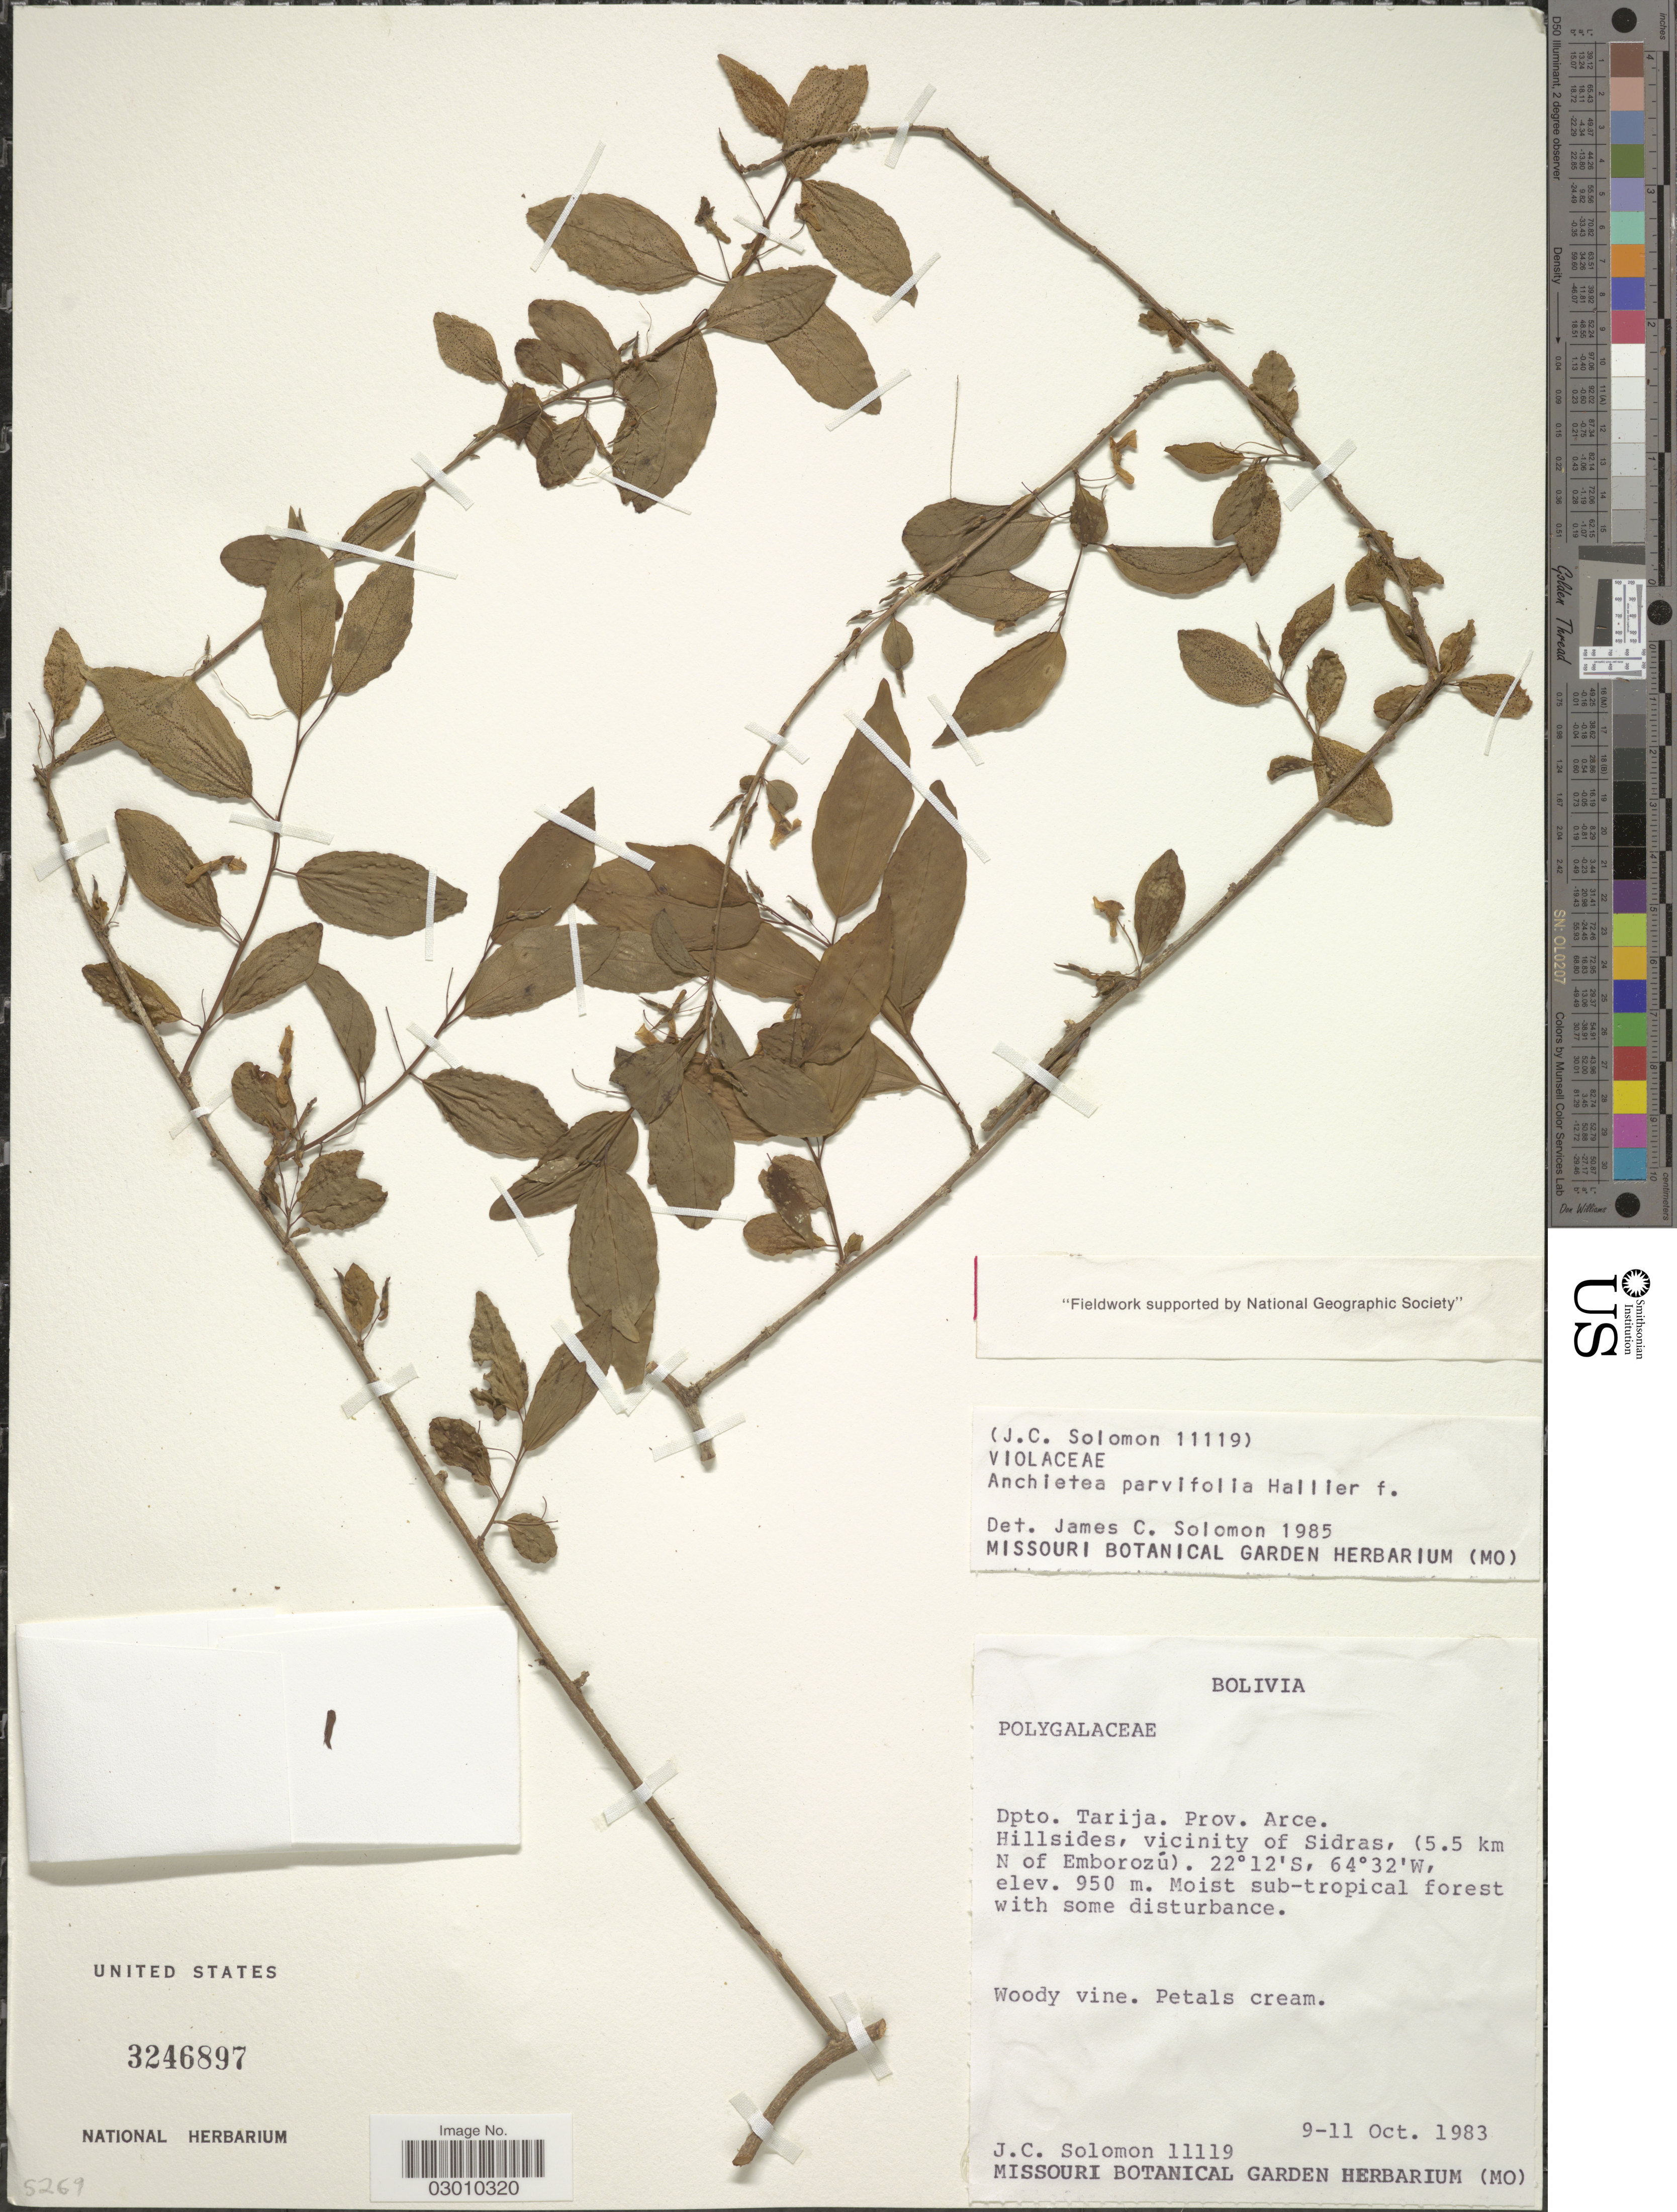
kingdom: Plantae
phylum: Tracheophyta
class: Magnoliopsida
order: Malpighiales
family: Violaceae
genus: Anchietea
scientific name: Anchietea pyrifolia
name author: (Mart.) G. Don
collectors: J. C. Solomon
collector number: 11119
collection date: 1983-10-09/1983-10-11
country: Bolivia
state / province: Tarija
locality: Prov. Arce. Hillsides, vicinity of Sidras, (5.5 km N of Emborozú).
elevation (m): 950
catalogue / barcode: US 3246897